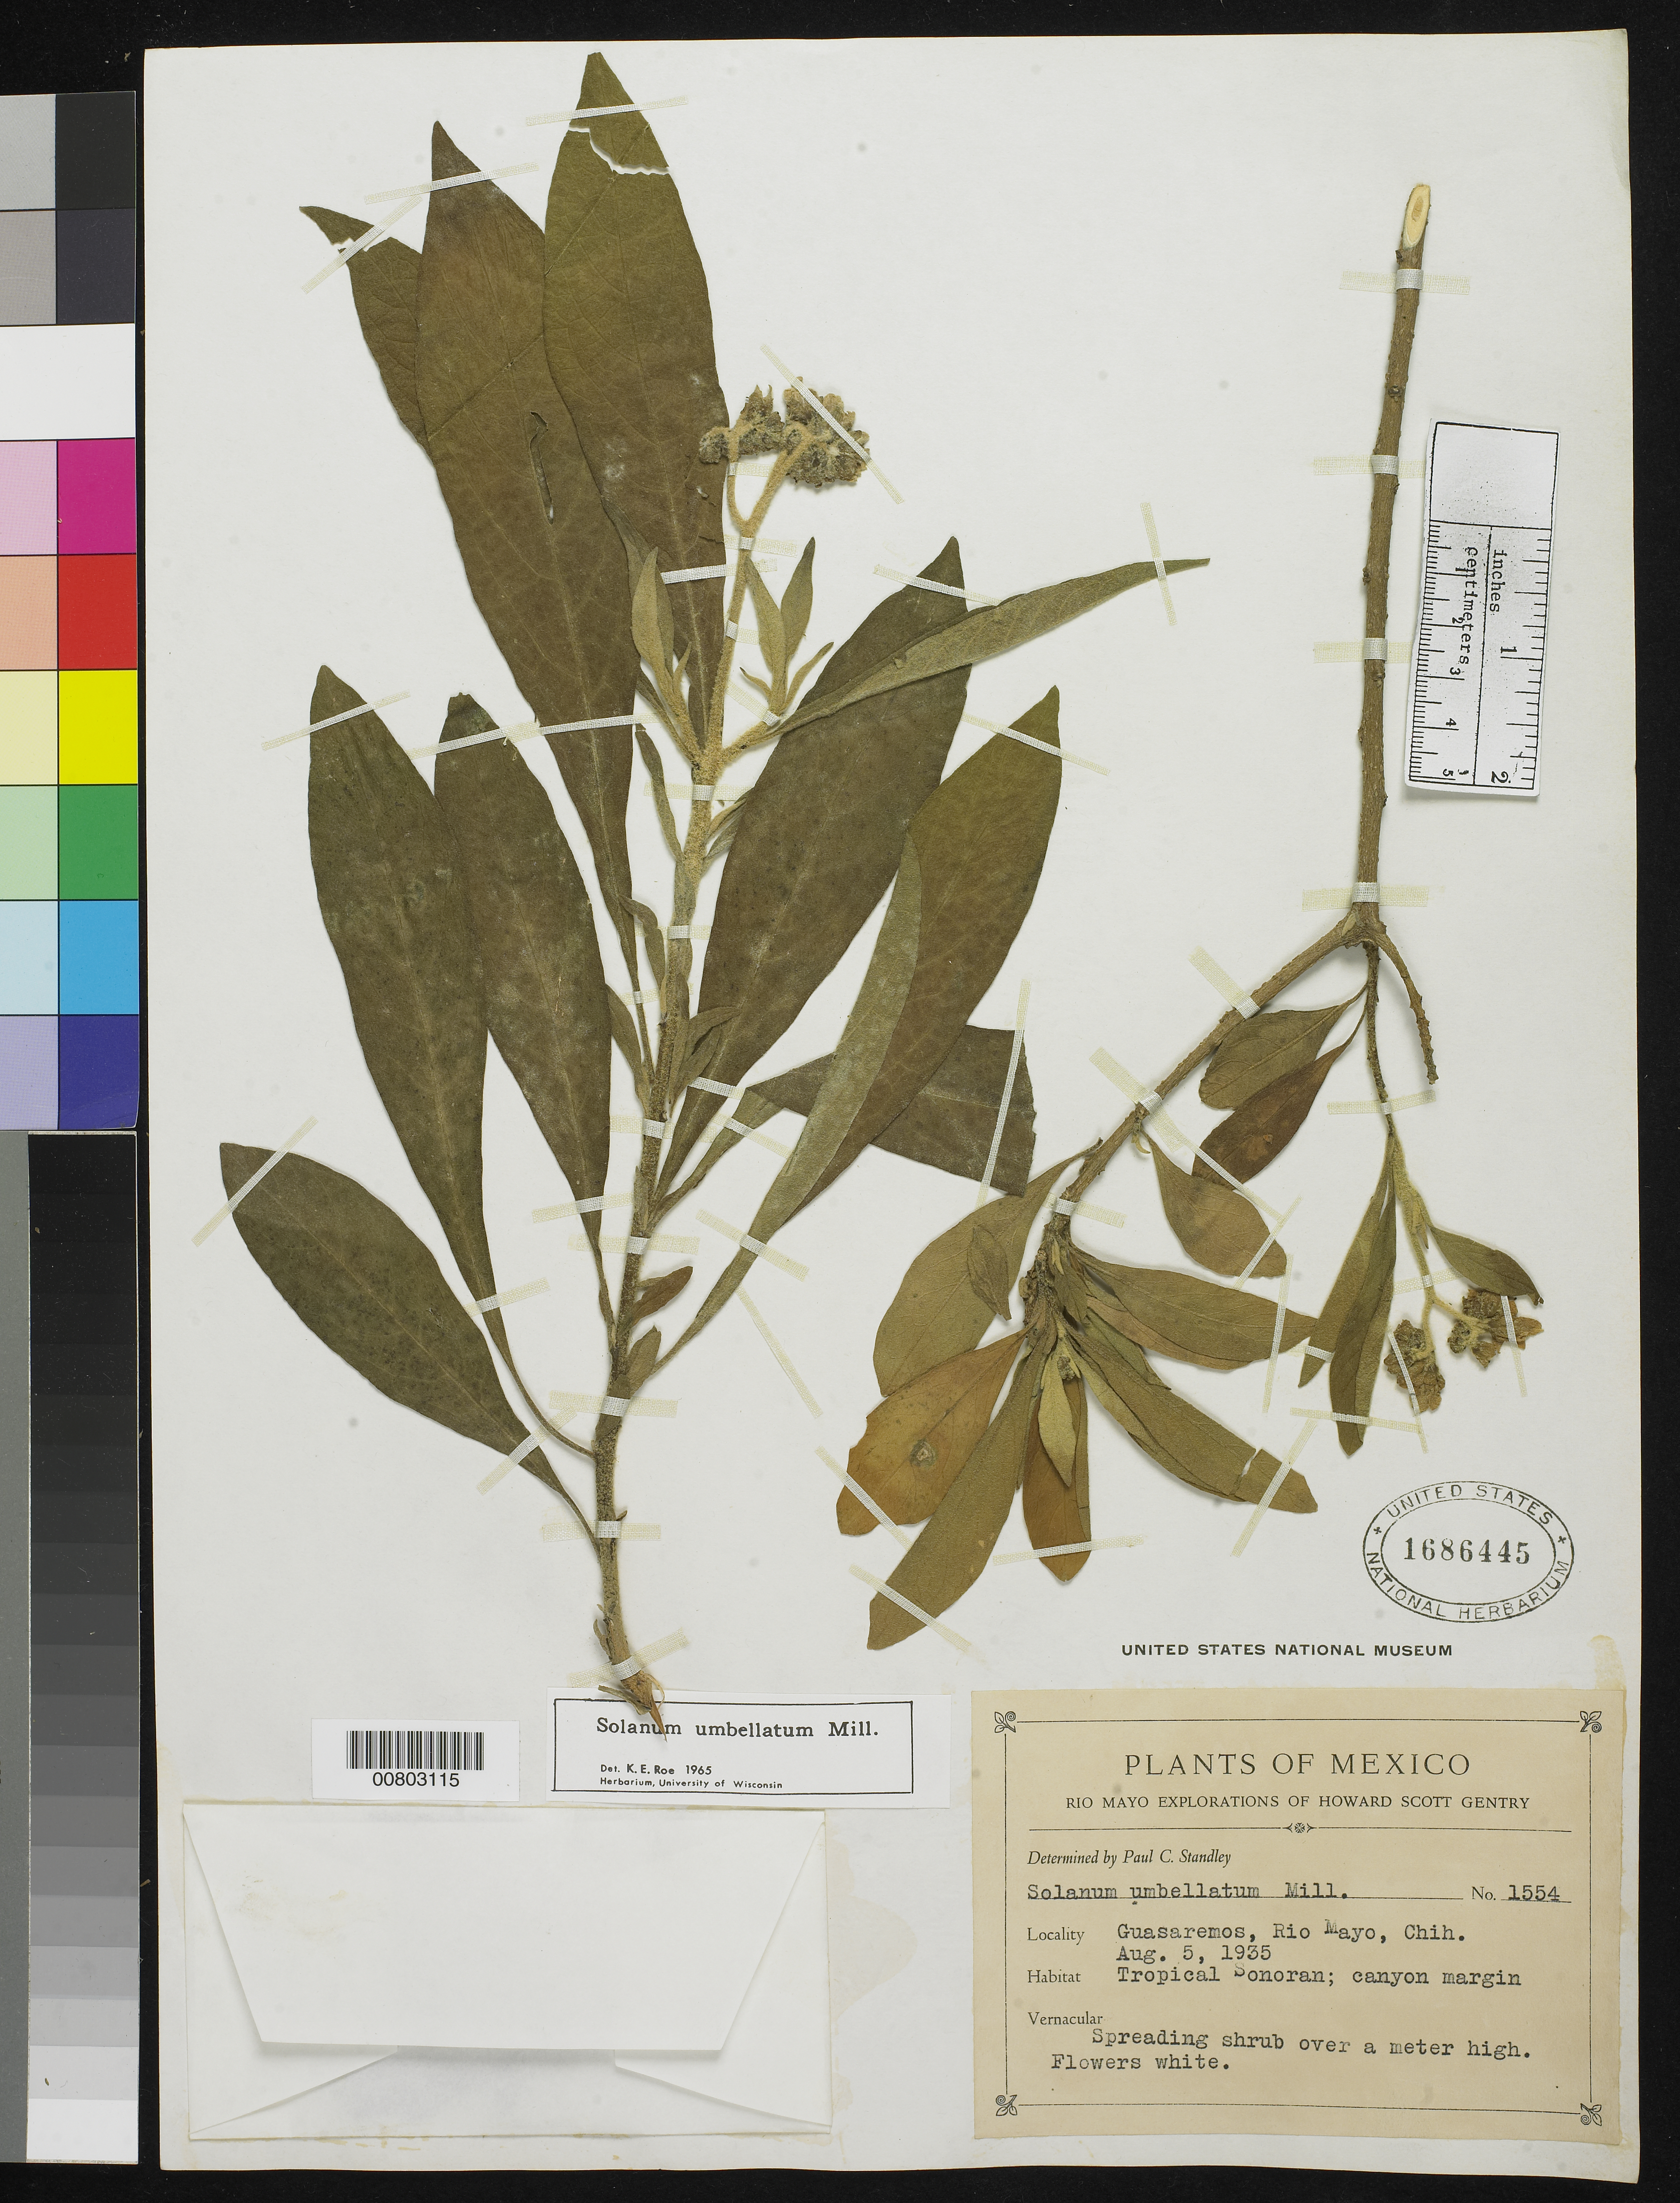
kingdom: Plantae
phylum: Tracheophyta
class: Magnoliopsida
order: Solanales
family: Solanaceae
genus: Solanum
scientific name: Solanum umbellatum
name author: Mill.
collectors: H. S. Gentry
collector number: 1554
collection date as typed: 05 Aug 1935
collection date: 1935-08-05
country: Mexico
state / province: Chihuahua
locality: Guasaremos, Rio Mayo, Chihuahua.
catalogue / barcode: US 1686445